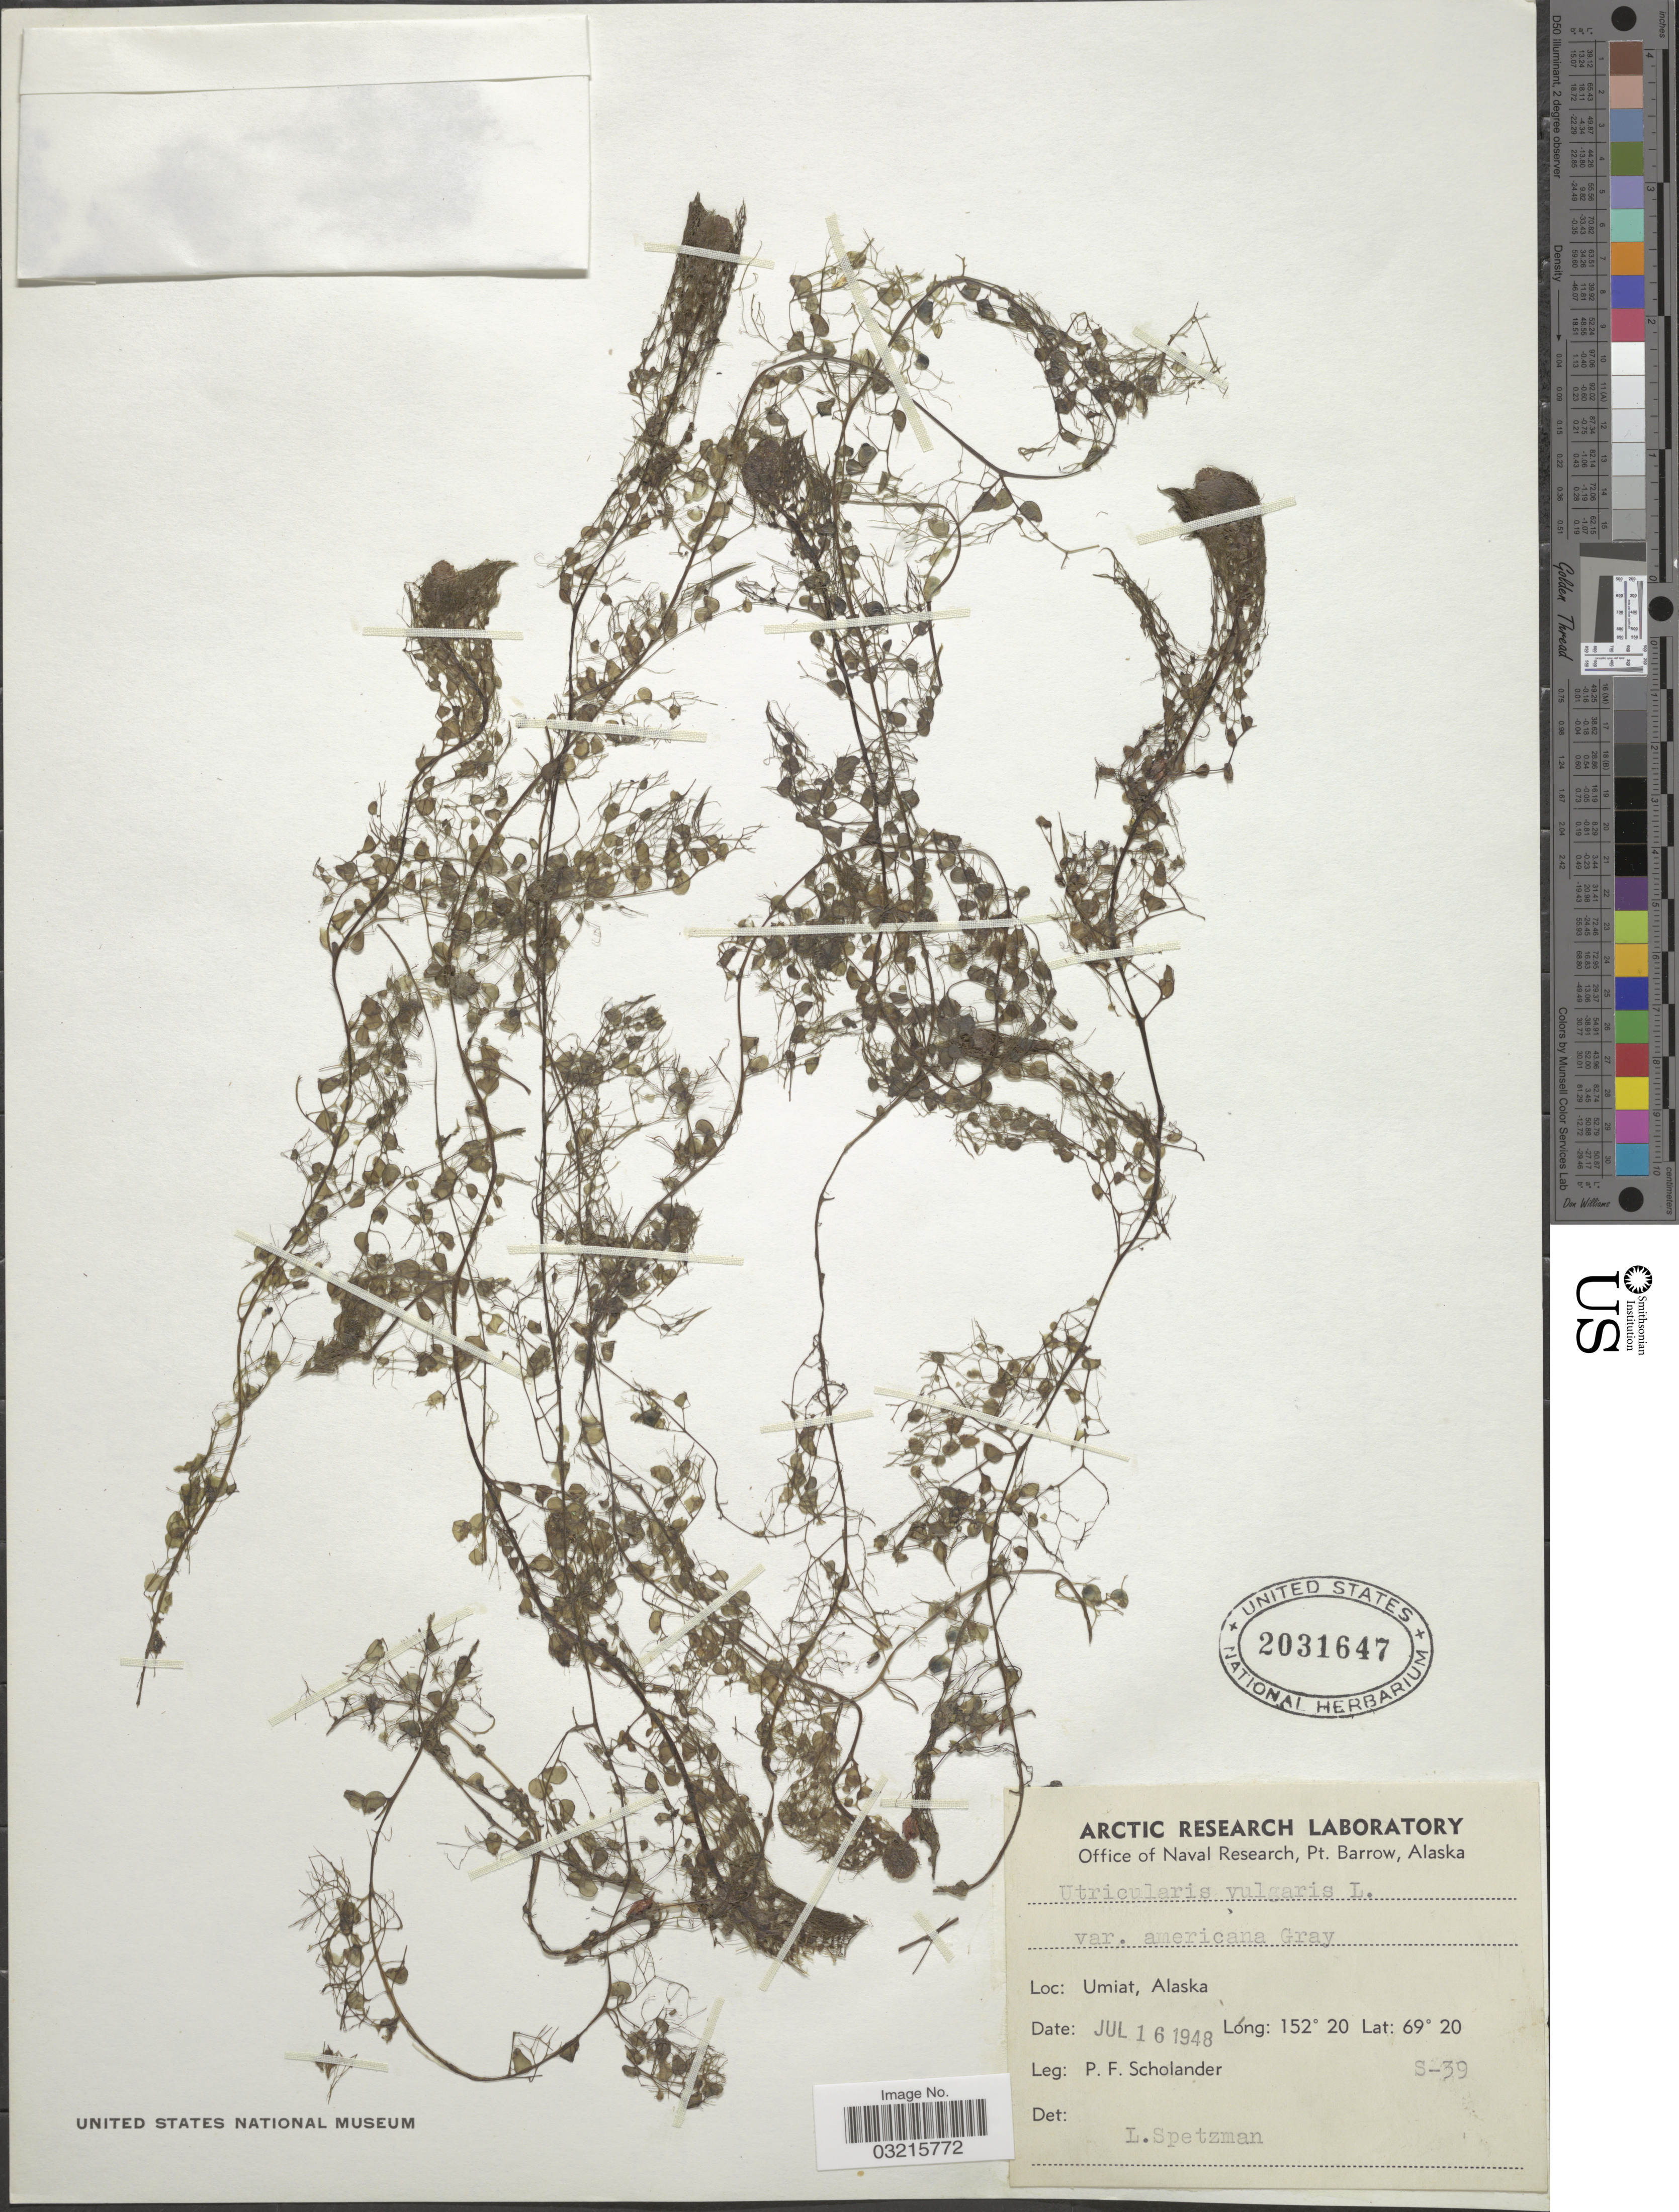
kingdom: Plantae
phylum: Tracheophyta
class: Magnoliopsida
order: Lamiales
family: Lentibulariaceae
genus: Utricularia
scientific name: Utricularia vulgaris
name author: L.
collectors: P. Scholander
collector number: S-39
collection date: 1948-07-16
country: United States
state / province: Alaska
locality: Umiat.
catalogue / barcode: US 2031647